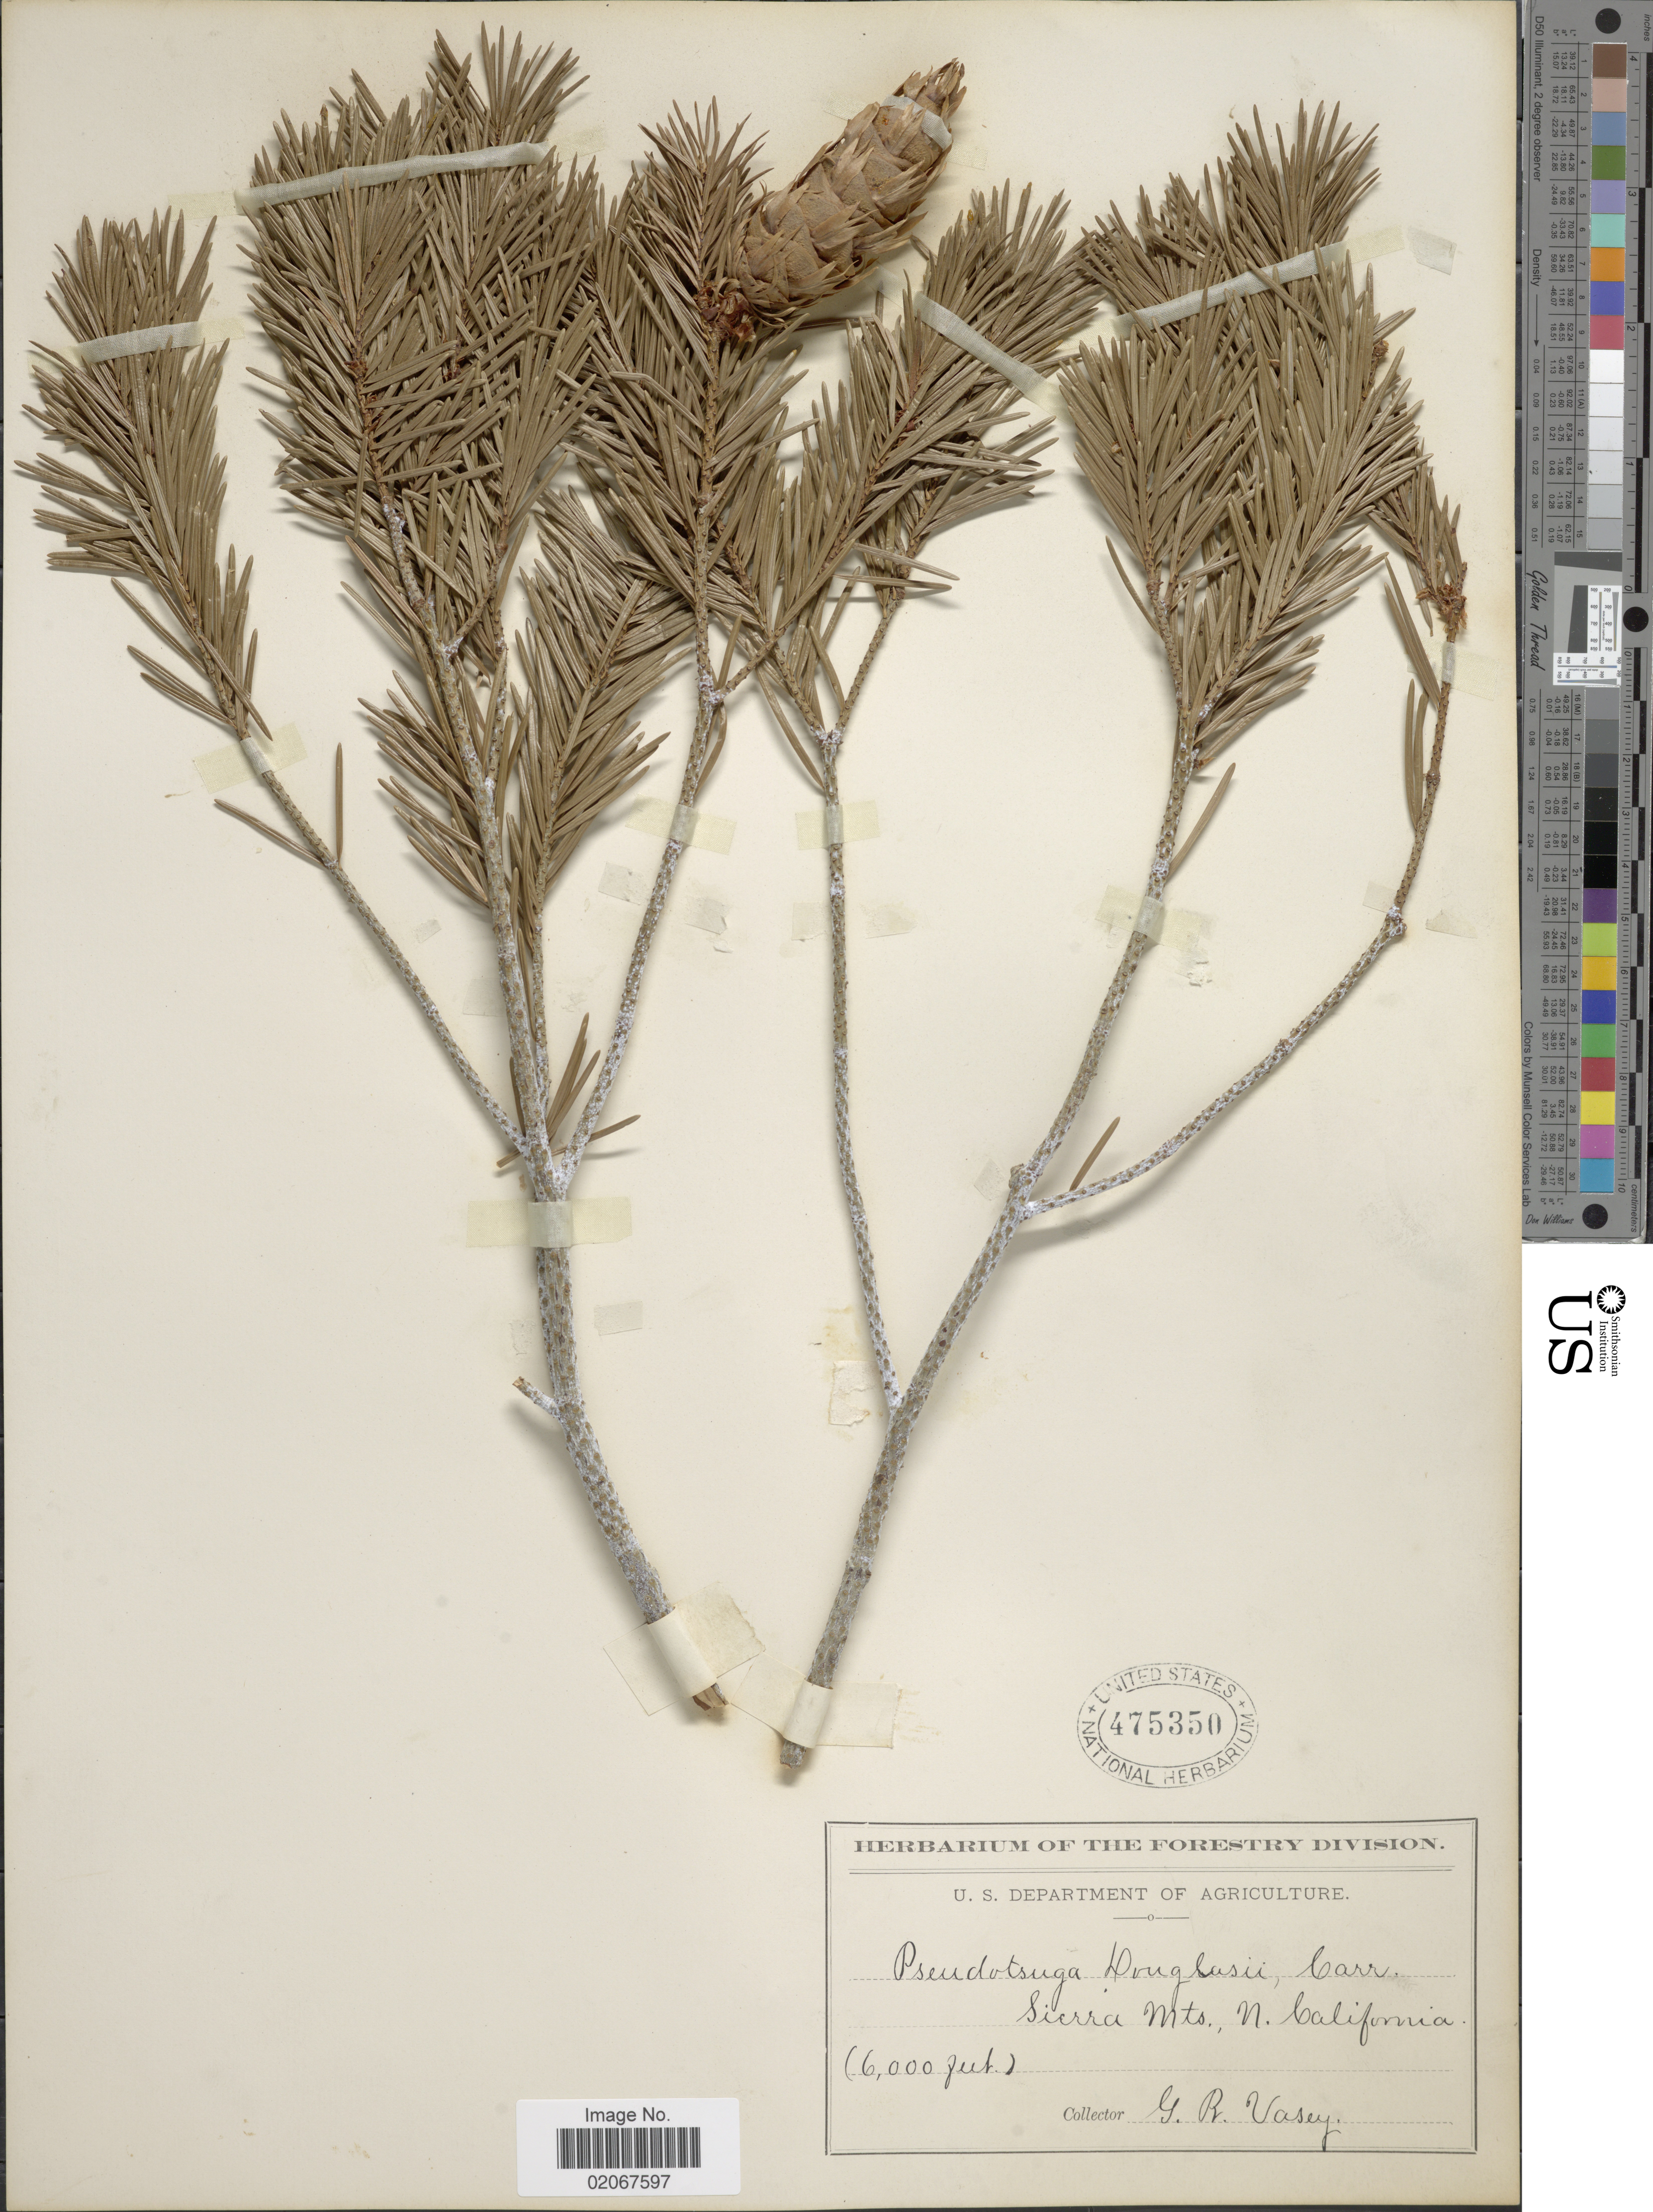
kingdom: Plantae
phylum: Tracheophyta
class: Pinopsida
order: Pinales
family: Pinaceae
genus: Pseudotsuga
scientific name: Pseudotsuga menziesii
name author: (Mirb.) Franco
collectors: G. R. Vasey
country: United States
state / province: California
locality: Sierra Mts., N. California.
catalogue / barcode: US 475350